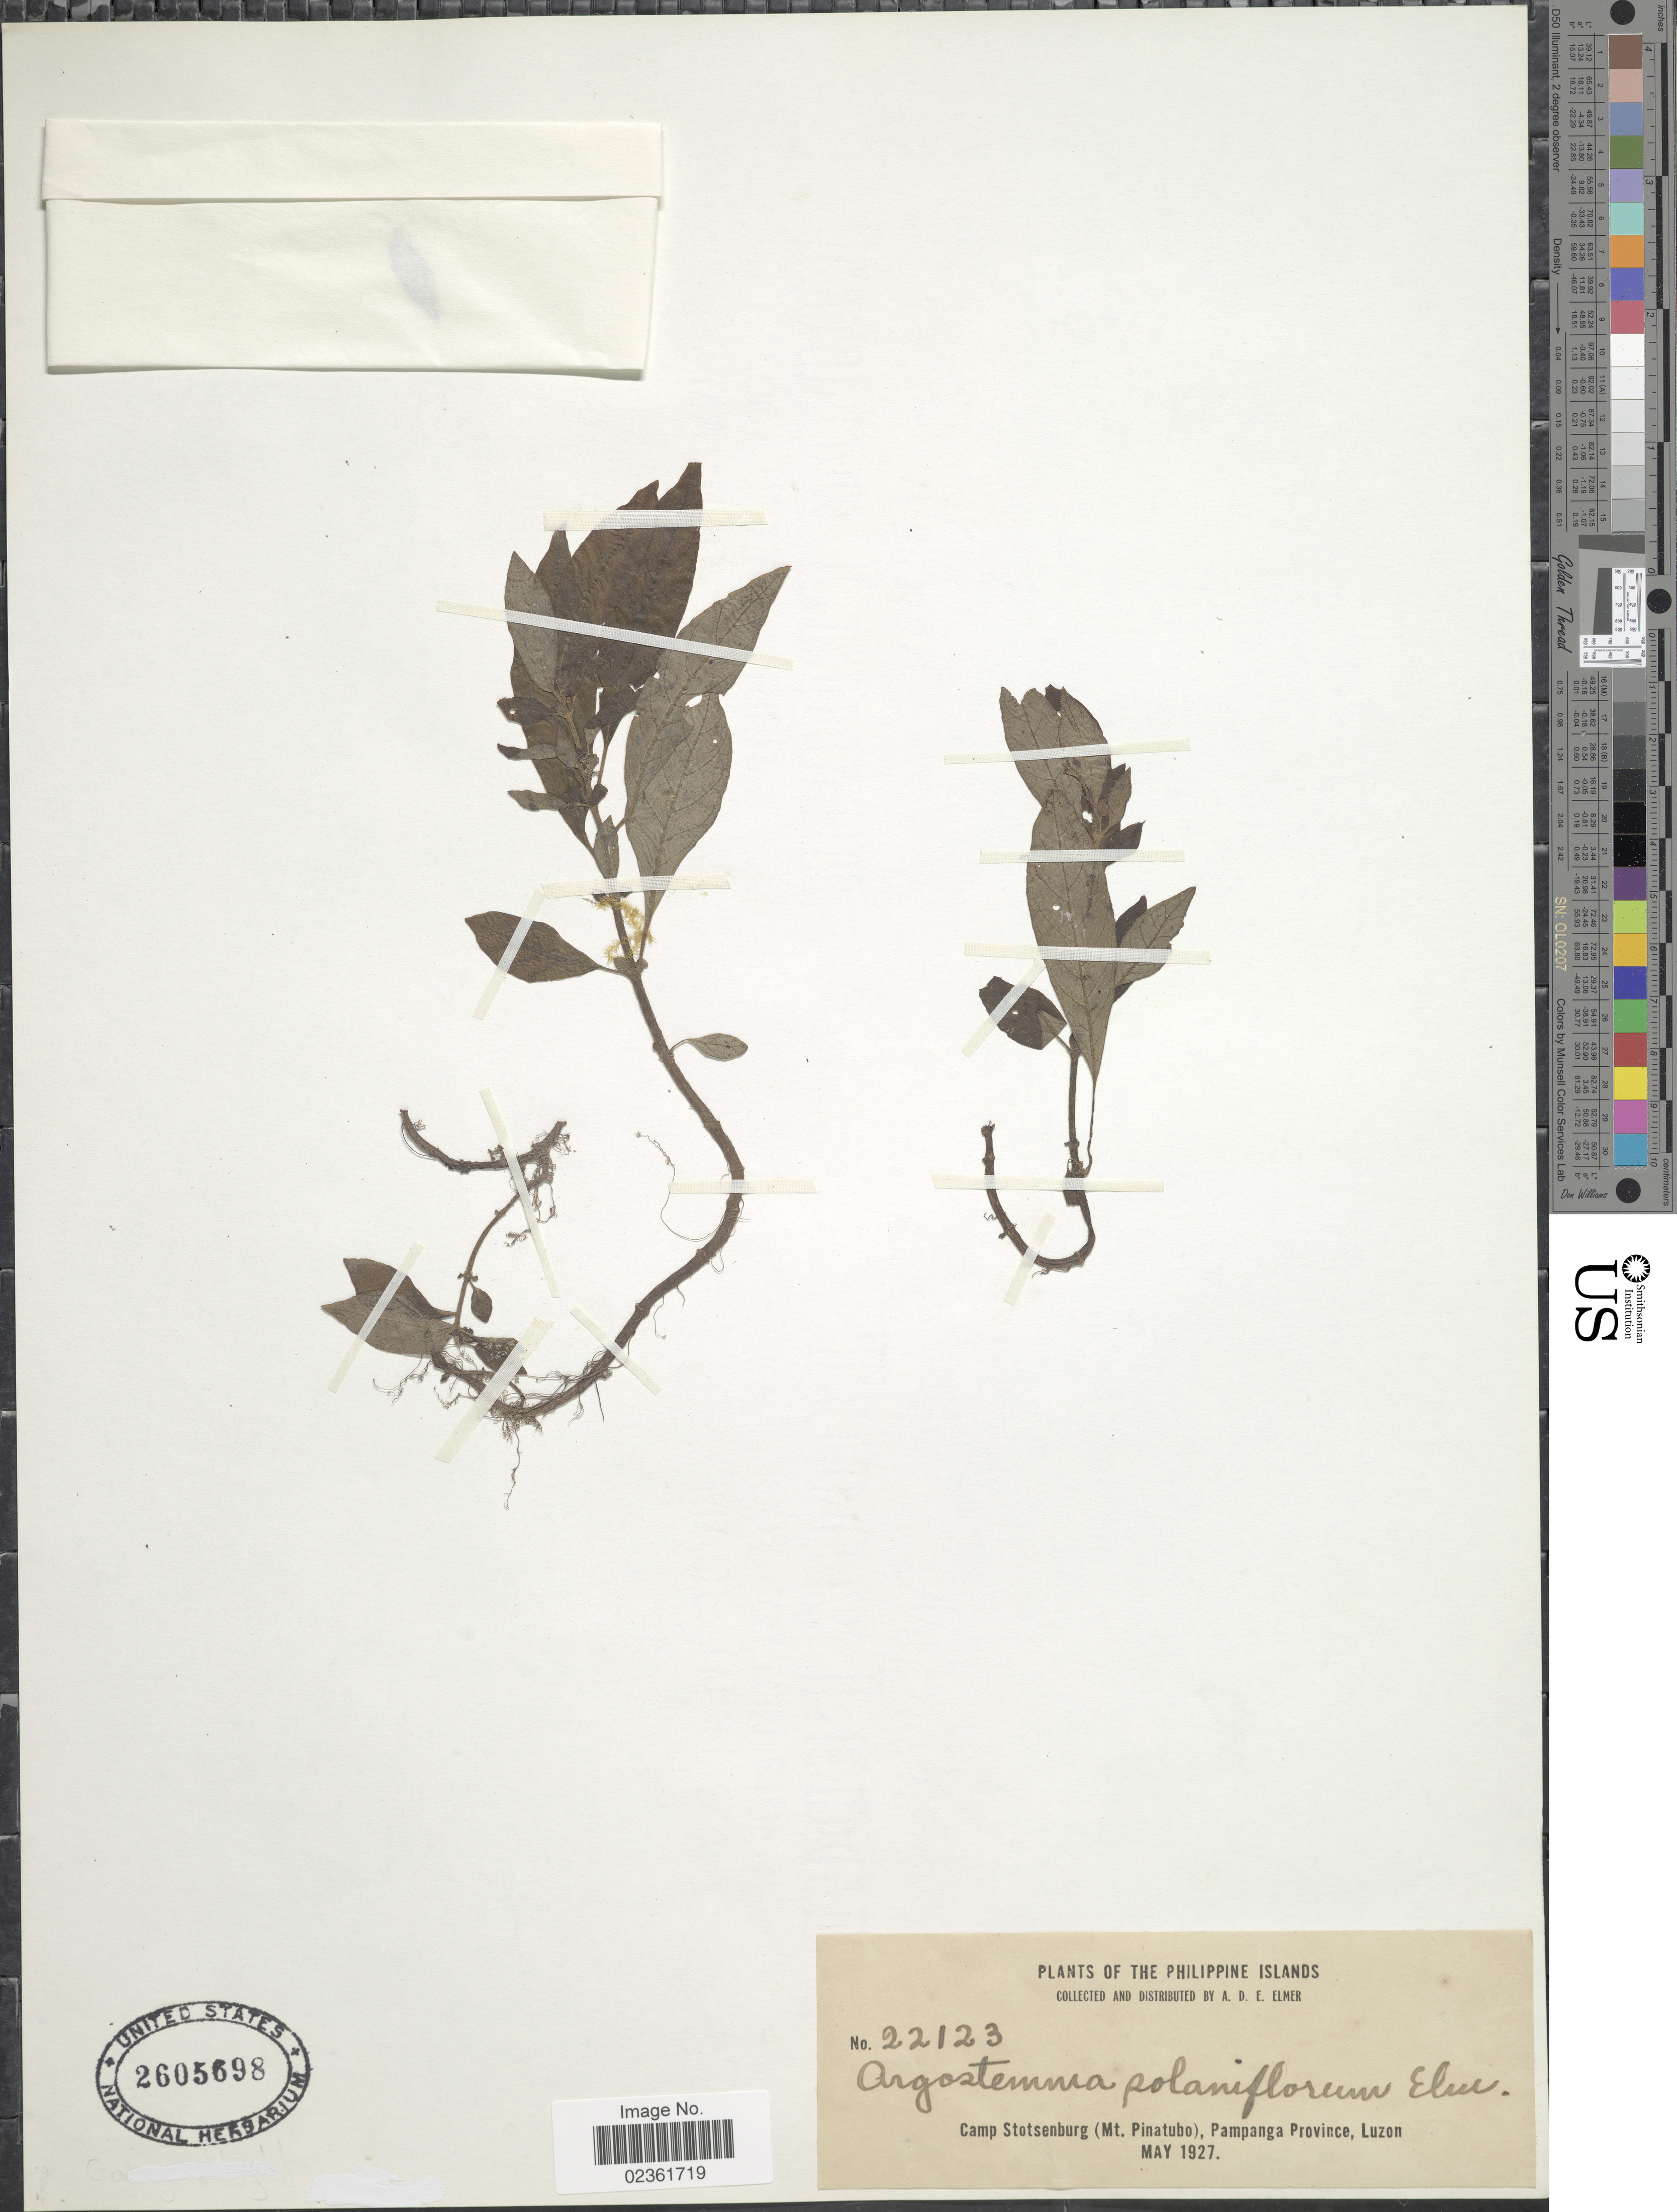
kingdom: Plantae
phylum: Tracheophyta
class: Magnoliopsida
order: Gentianales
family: Rubiaceae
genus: Argostemma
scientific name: Argostemma solaniflorum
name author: Elmer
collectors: A. D. E. Elmer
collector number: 22123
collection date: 1927-05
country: Philippines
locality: The Philippine Islands, Camp Stotsenburg (Mt. Pinatubo), Pampanga Province, Luzon.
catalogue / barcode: US 2605698